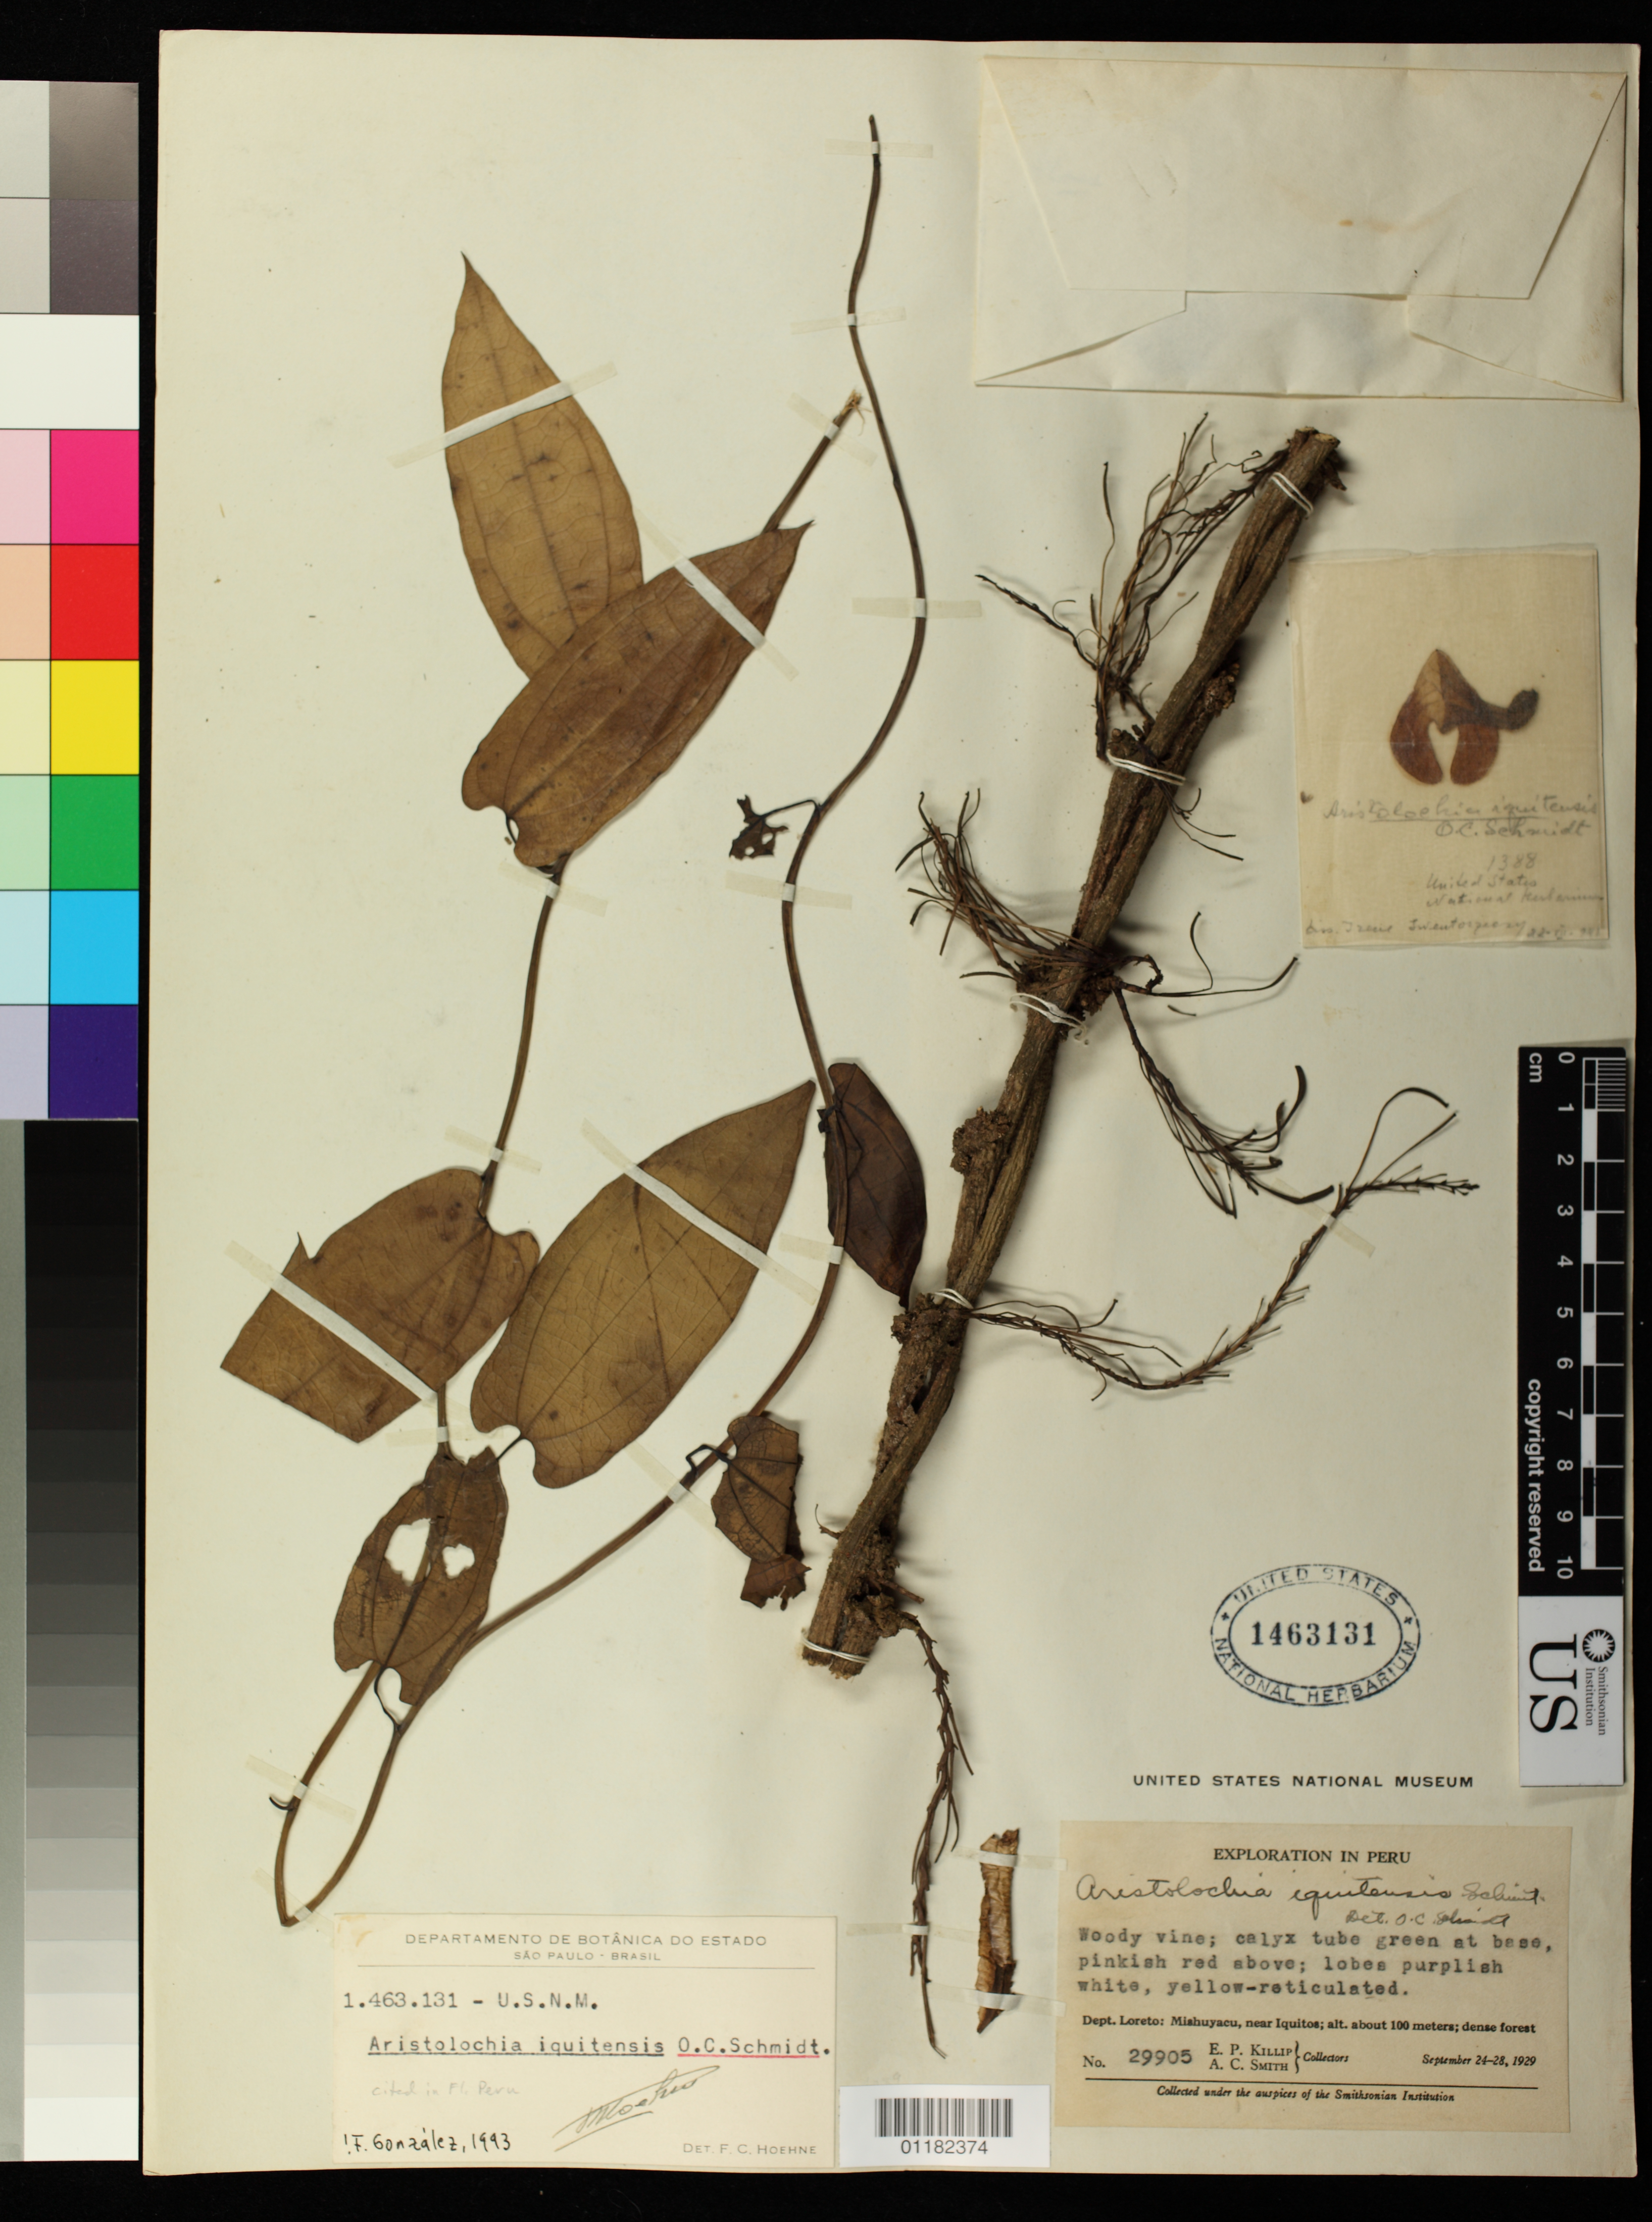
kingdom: Plantae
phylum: Tracheophyta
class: Magnoliopsida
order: Piperales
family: Aristolochiaceae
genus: Aristolochia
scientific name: Aristolochia iquitensis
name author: O.C. Schmidt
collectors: E. P. Killip & A. C. Smith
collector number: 29905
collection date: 1929-09-24/1929-09-28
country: Peru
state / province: Loreto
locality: Mishuyacu, near Iquitos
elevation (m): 100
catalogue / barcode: US 1463131